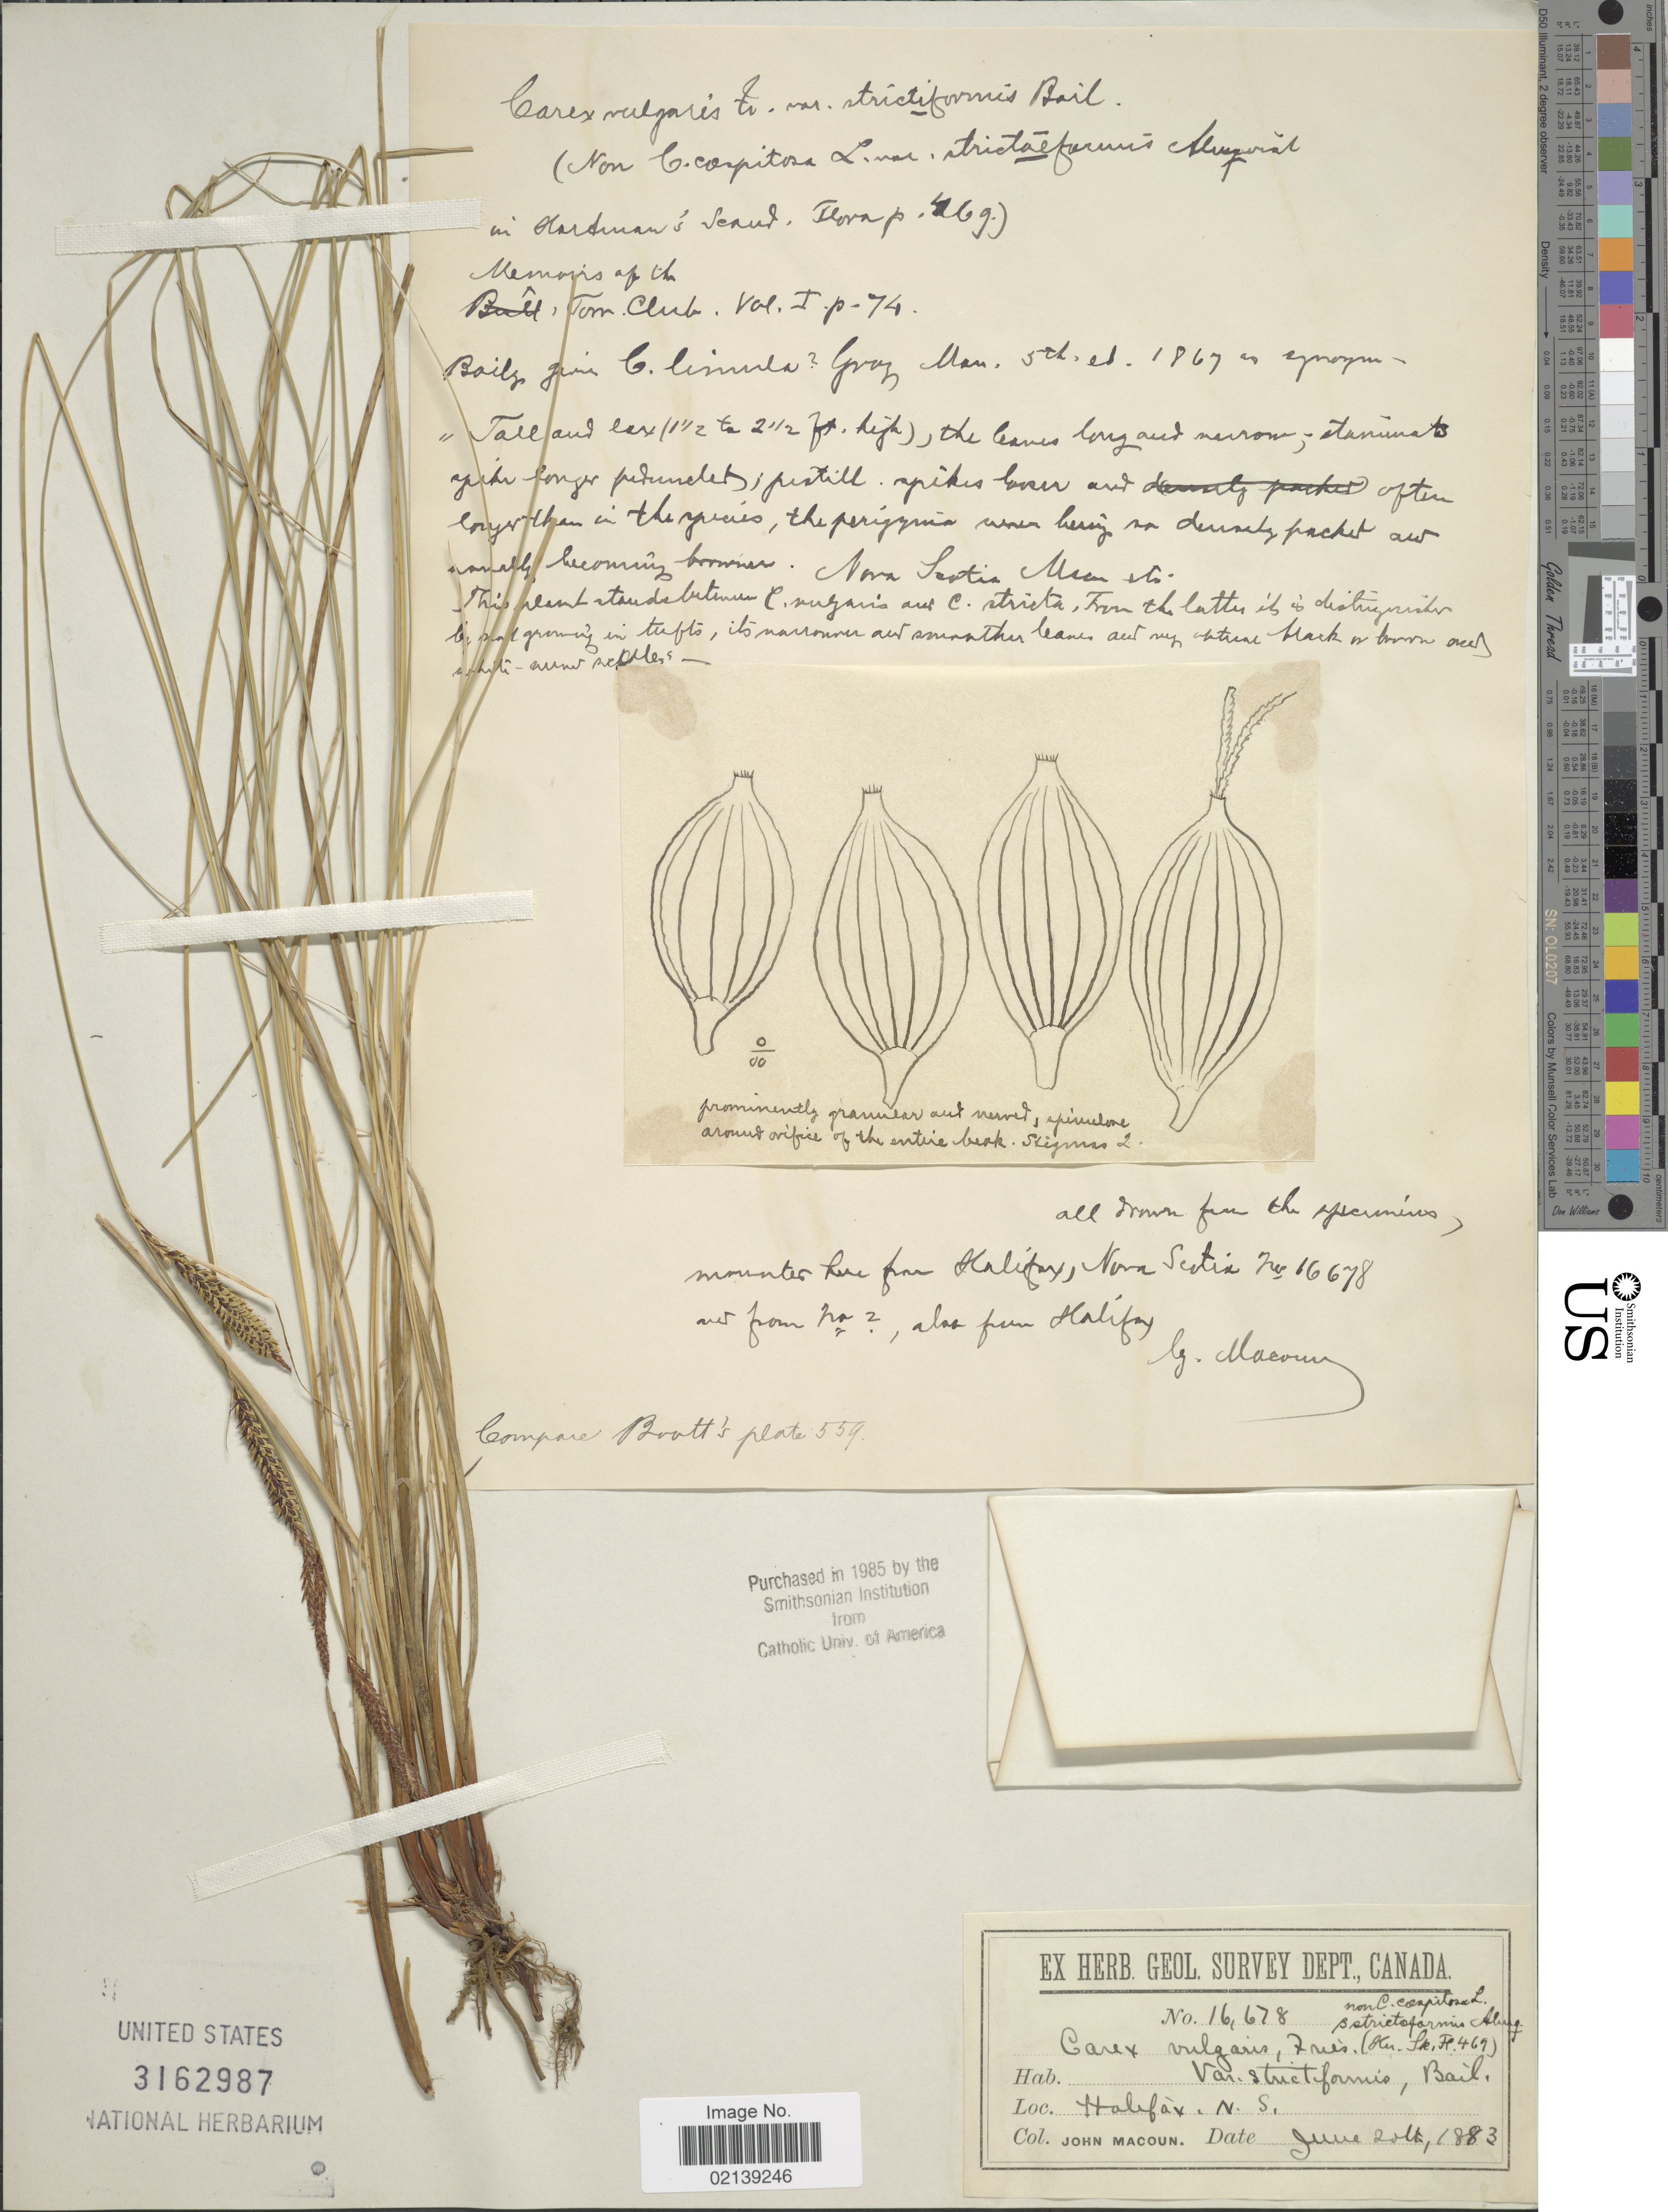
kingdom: Plantae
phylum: Tracheophyta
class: Liliopsida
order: Poales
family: Cyperaceae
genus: Carex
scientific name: Carex nigra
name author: (L.) Reichard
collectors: J. Macoun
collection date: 1883-06-20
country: Canada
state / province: Nova Scotia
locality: Halifax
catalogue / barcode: US 3162987